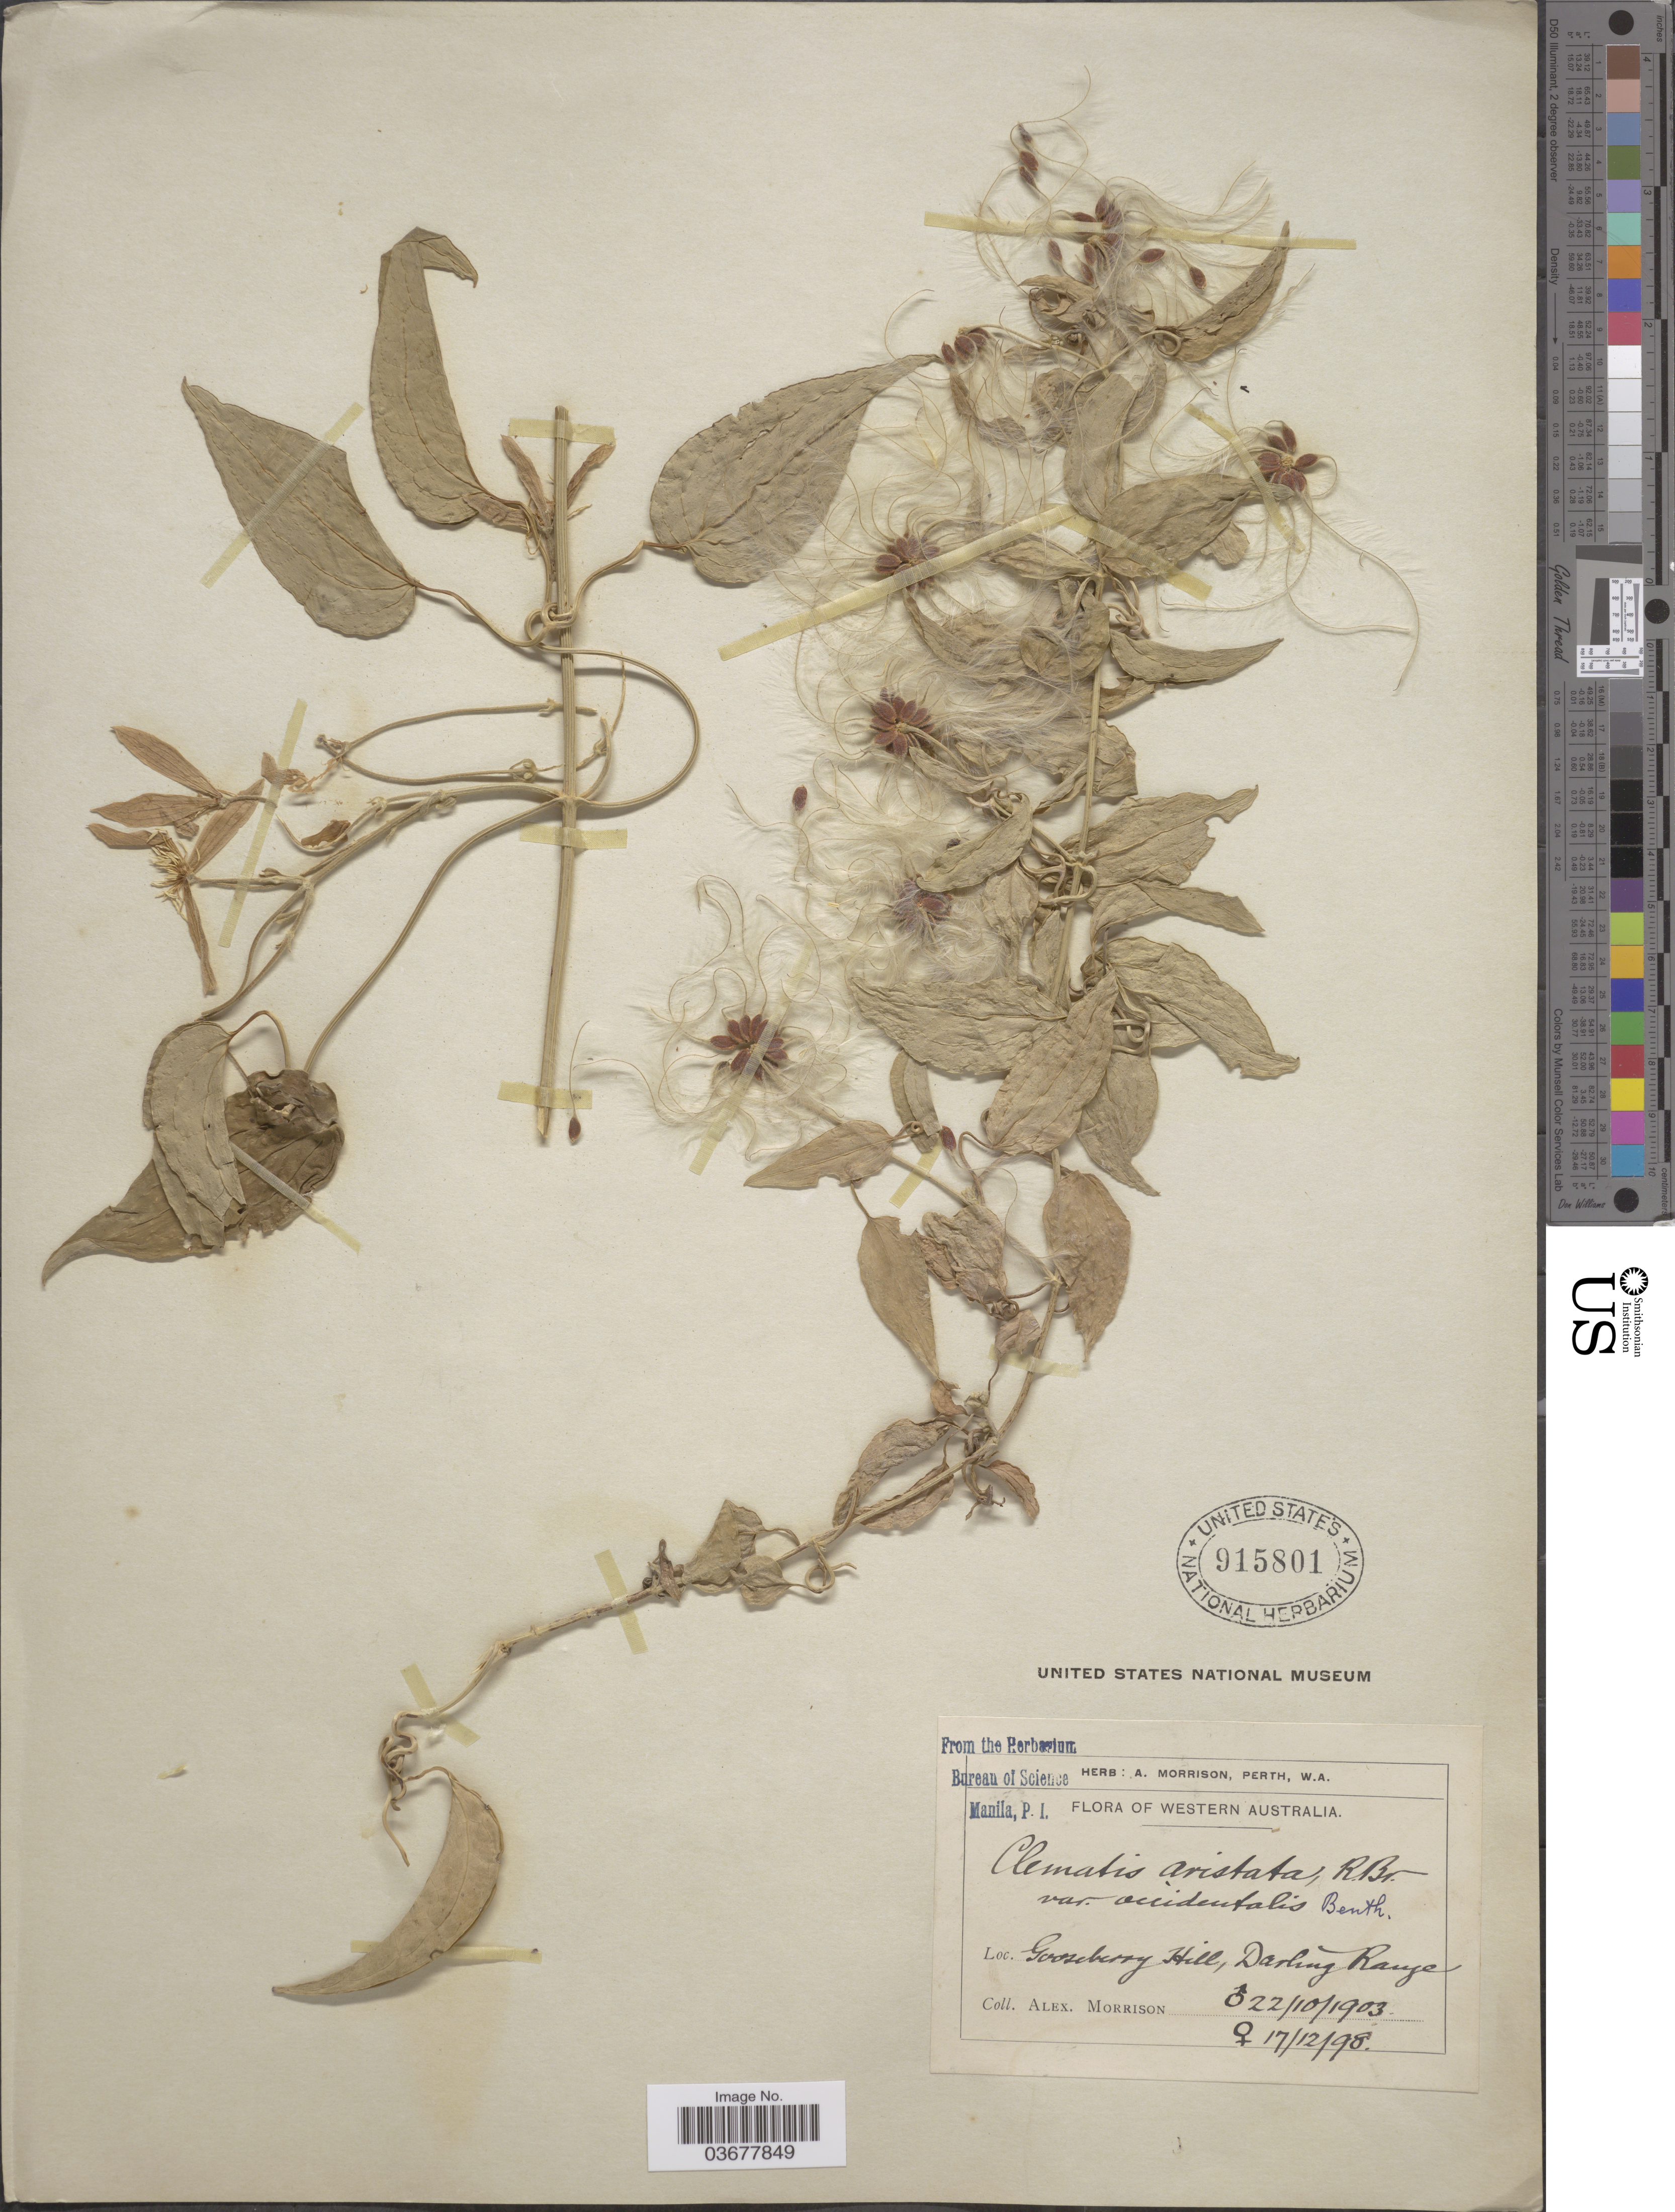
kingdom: Plantae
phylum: Tracheophyta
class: Magnoliopsida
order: Ranunculales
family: Ranunculaceae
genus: Clematis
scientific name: Clematis aristata var. occidentalis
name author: Benth.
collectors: A. Morrison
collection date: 1903-10-22/1998-12-17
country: Australia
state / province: Western Australia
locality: Gooseberry Hill, Darling Range.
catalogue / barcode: US 915801